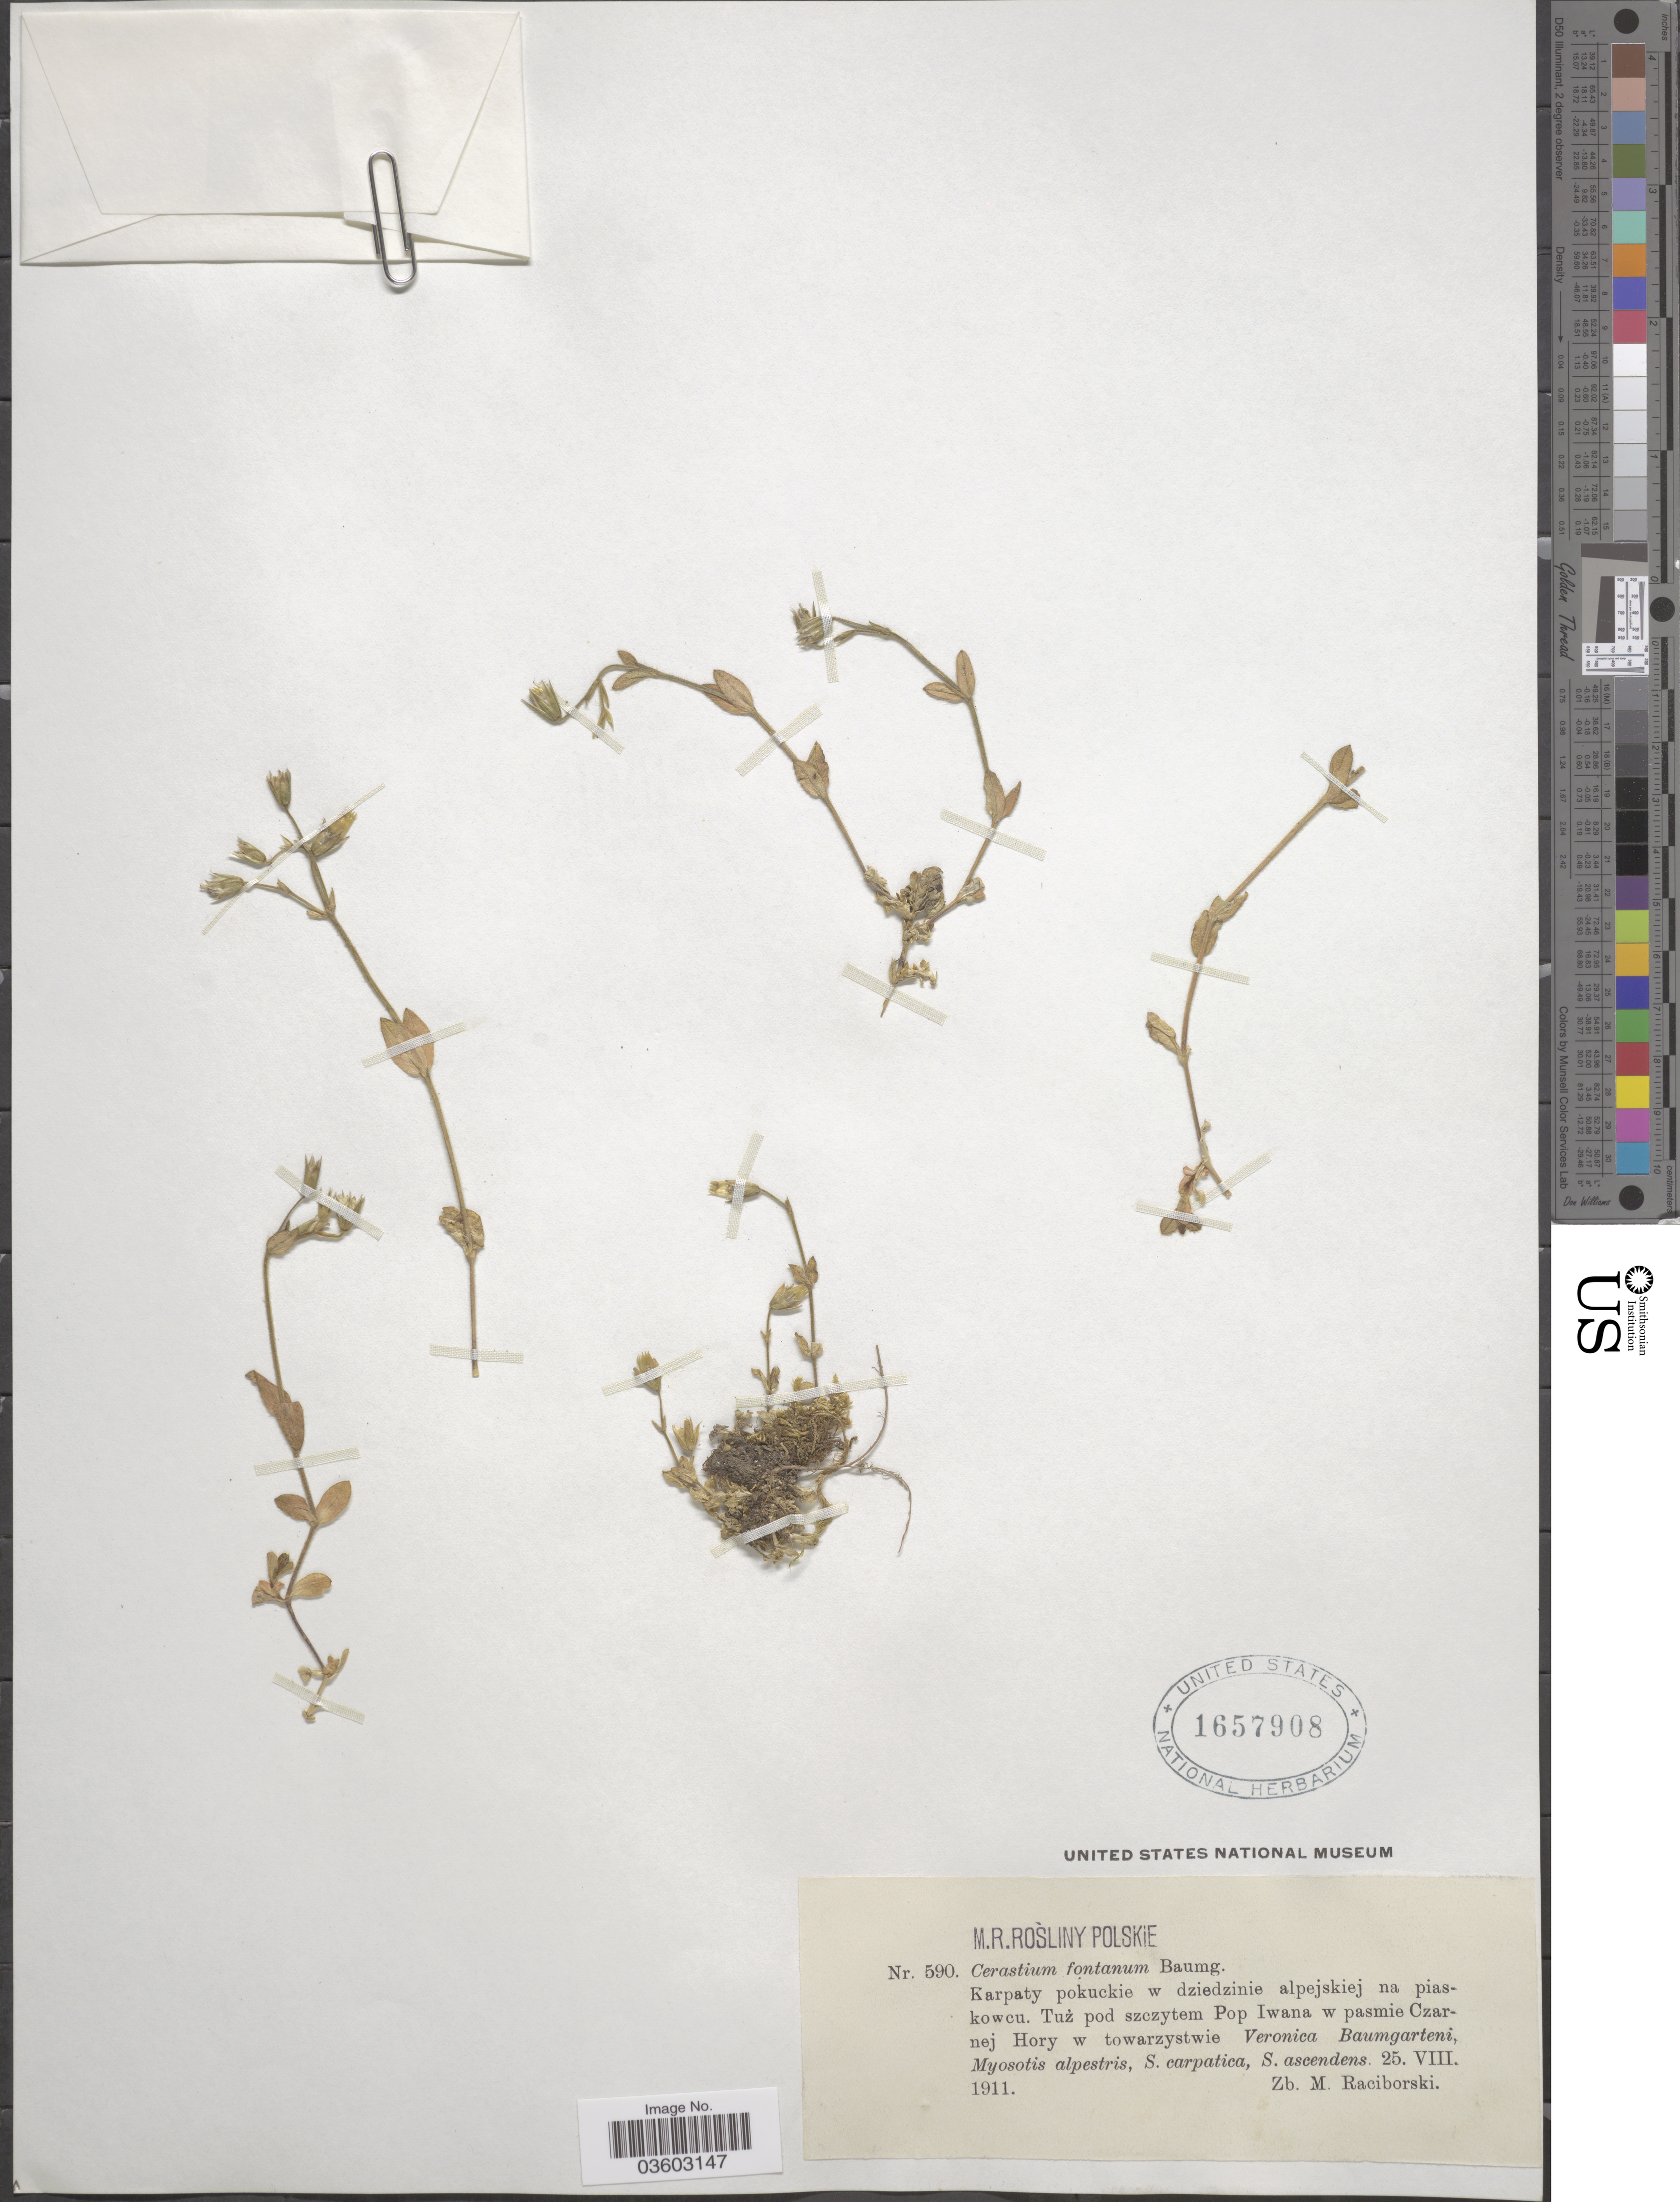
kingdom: Plantae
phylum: Tracheophyta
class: Magnoliopsida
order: Caryophyllales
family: Caryophyllaceae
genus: Cerastium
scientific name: Cerastium fontanum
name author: Baumg.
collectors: Z. Raciborski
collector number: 590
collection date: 1911-08-25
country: Slovakia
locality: Karpaty pokuckie w dziedzinie alpejskiej na piaskowcu. Tuź pod szczytem Pop Iwana w pasmie Czarnej Hory w towarzystwie.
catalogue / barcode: US 1657908